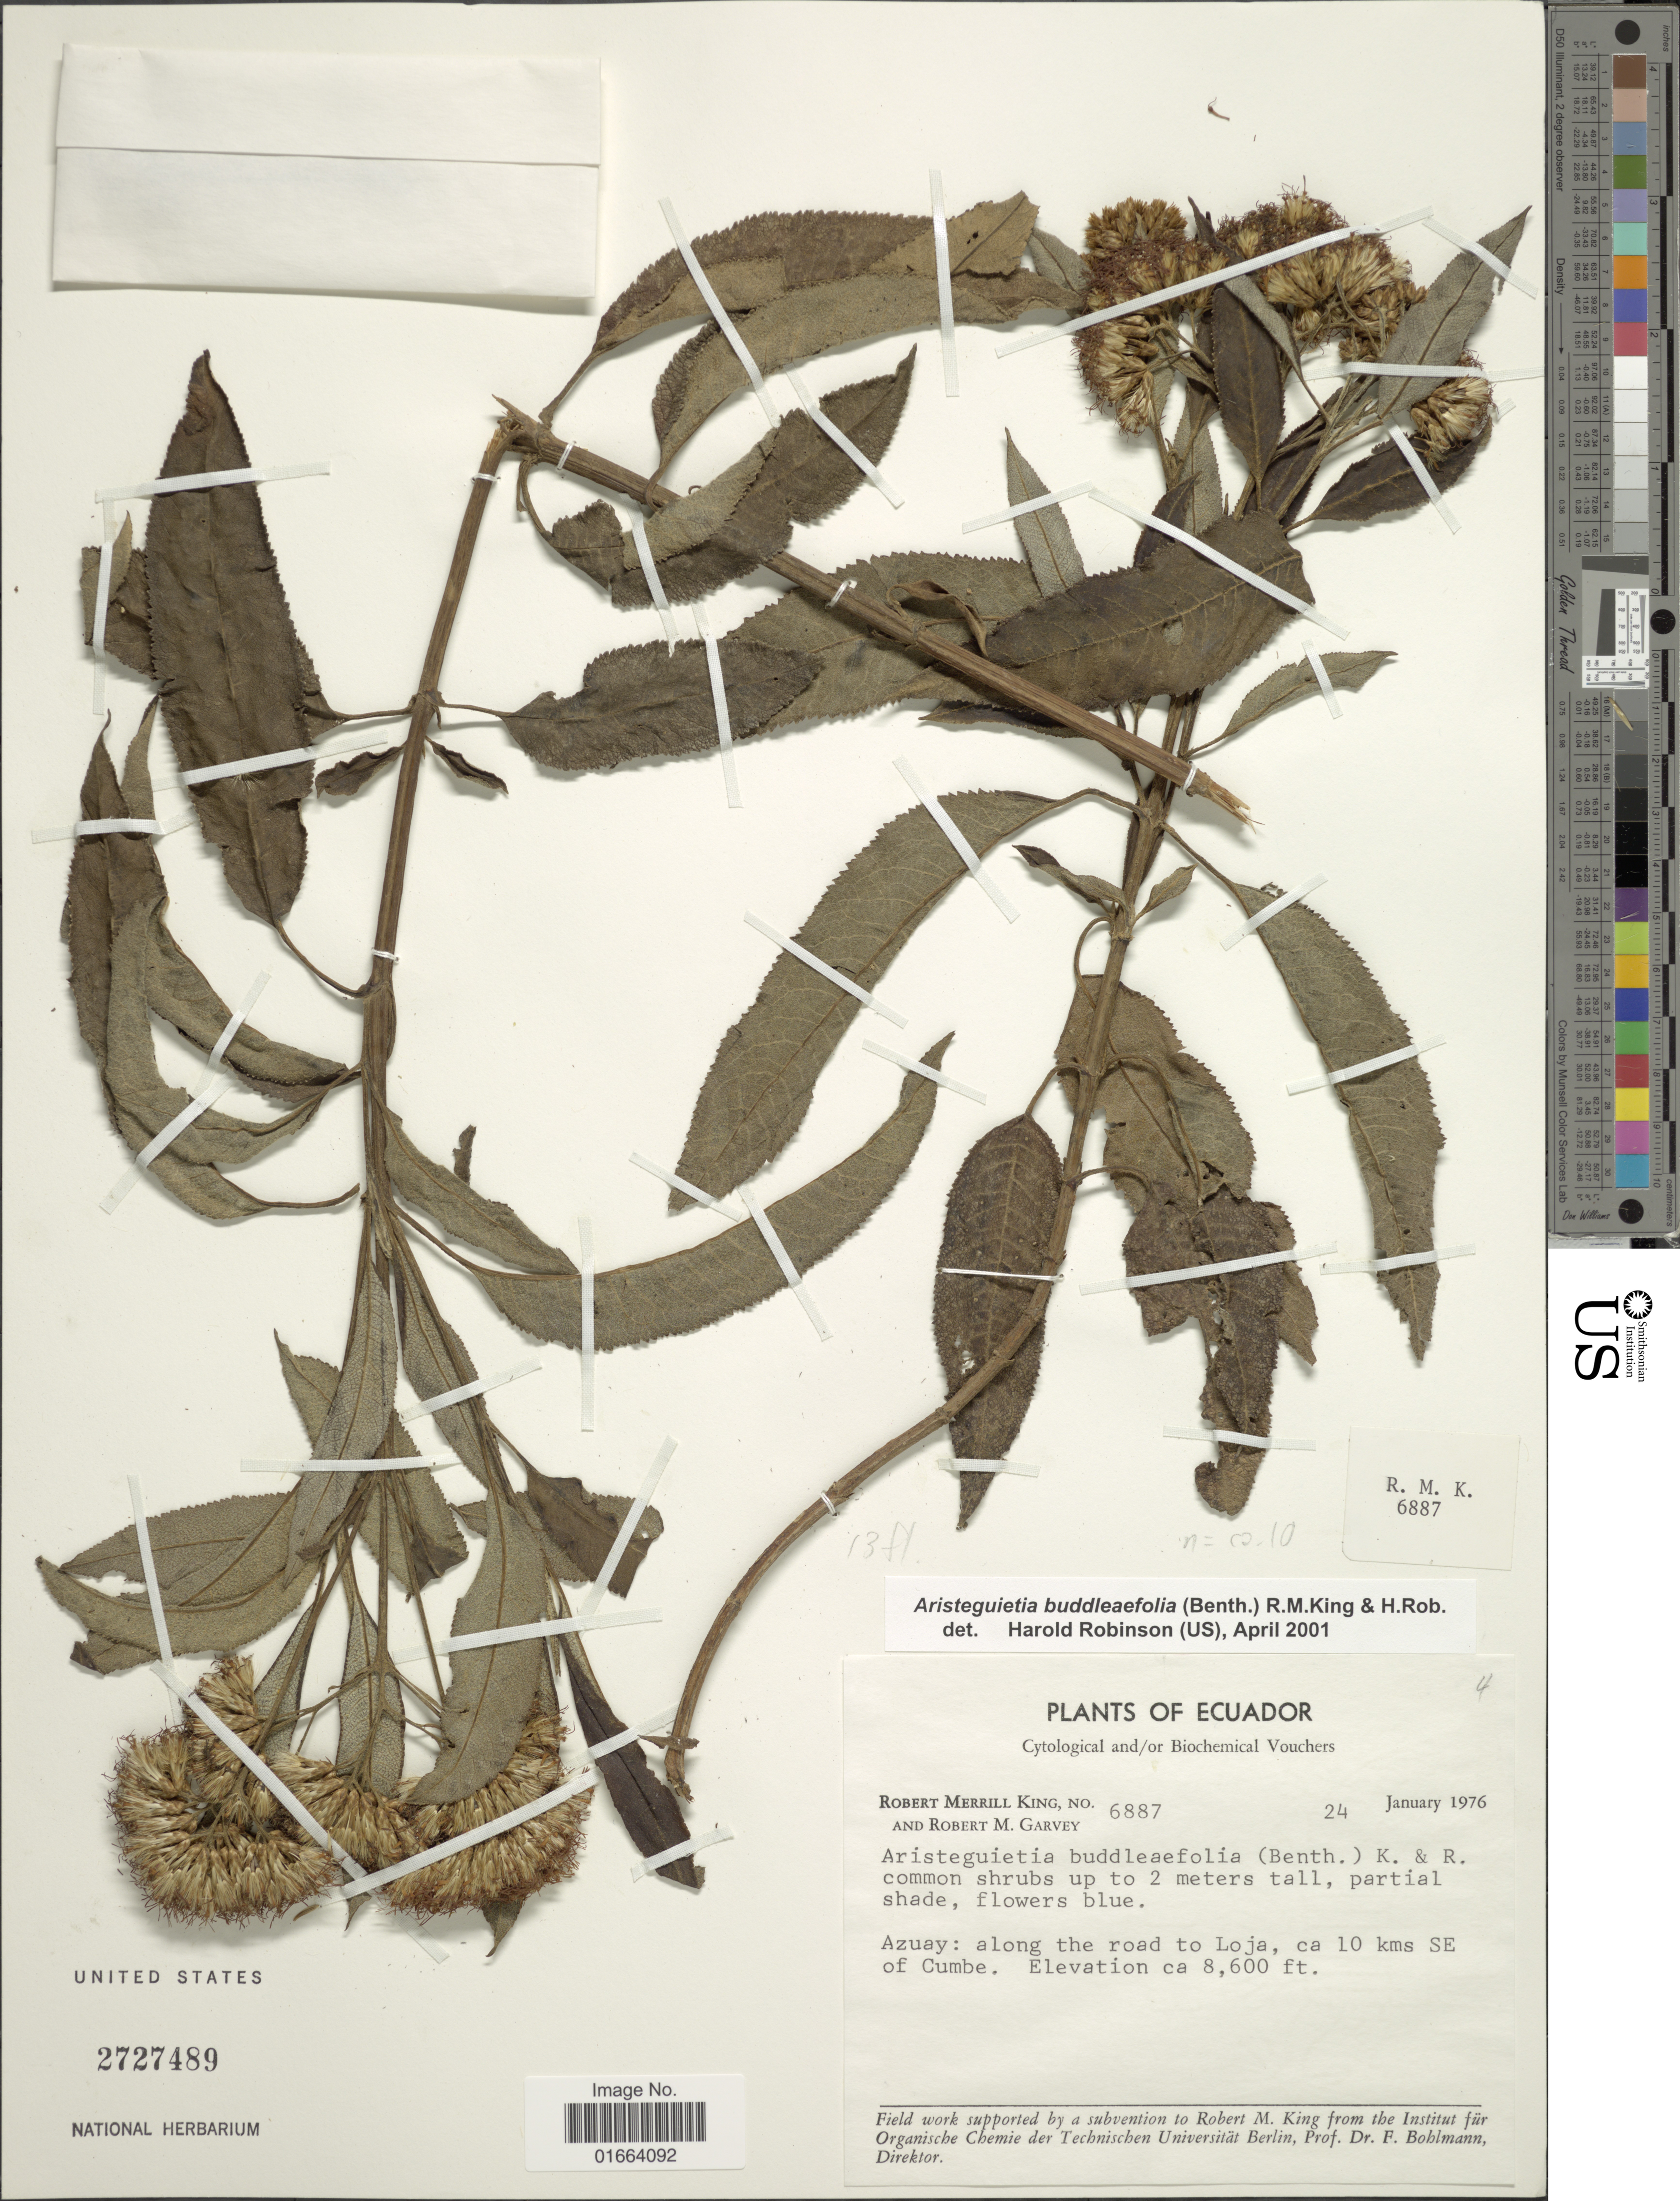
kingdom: Plantae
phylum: Tracheophyta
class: Magnoliopsida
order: Asterales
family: Asteraceae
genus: Aristeguietia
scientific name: Aristeguietia buddleaefolia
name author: (Benth.) R.M. King & H. Rob.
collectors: R. M. King & R. Garvey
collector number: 6887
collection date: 1976-01-24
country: Ecuador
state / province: Azuay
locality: Along the road to Loja, ca 10 kms SE of Cumbe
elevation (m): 2621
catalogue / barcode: US 2727489